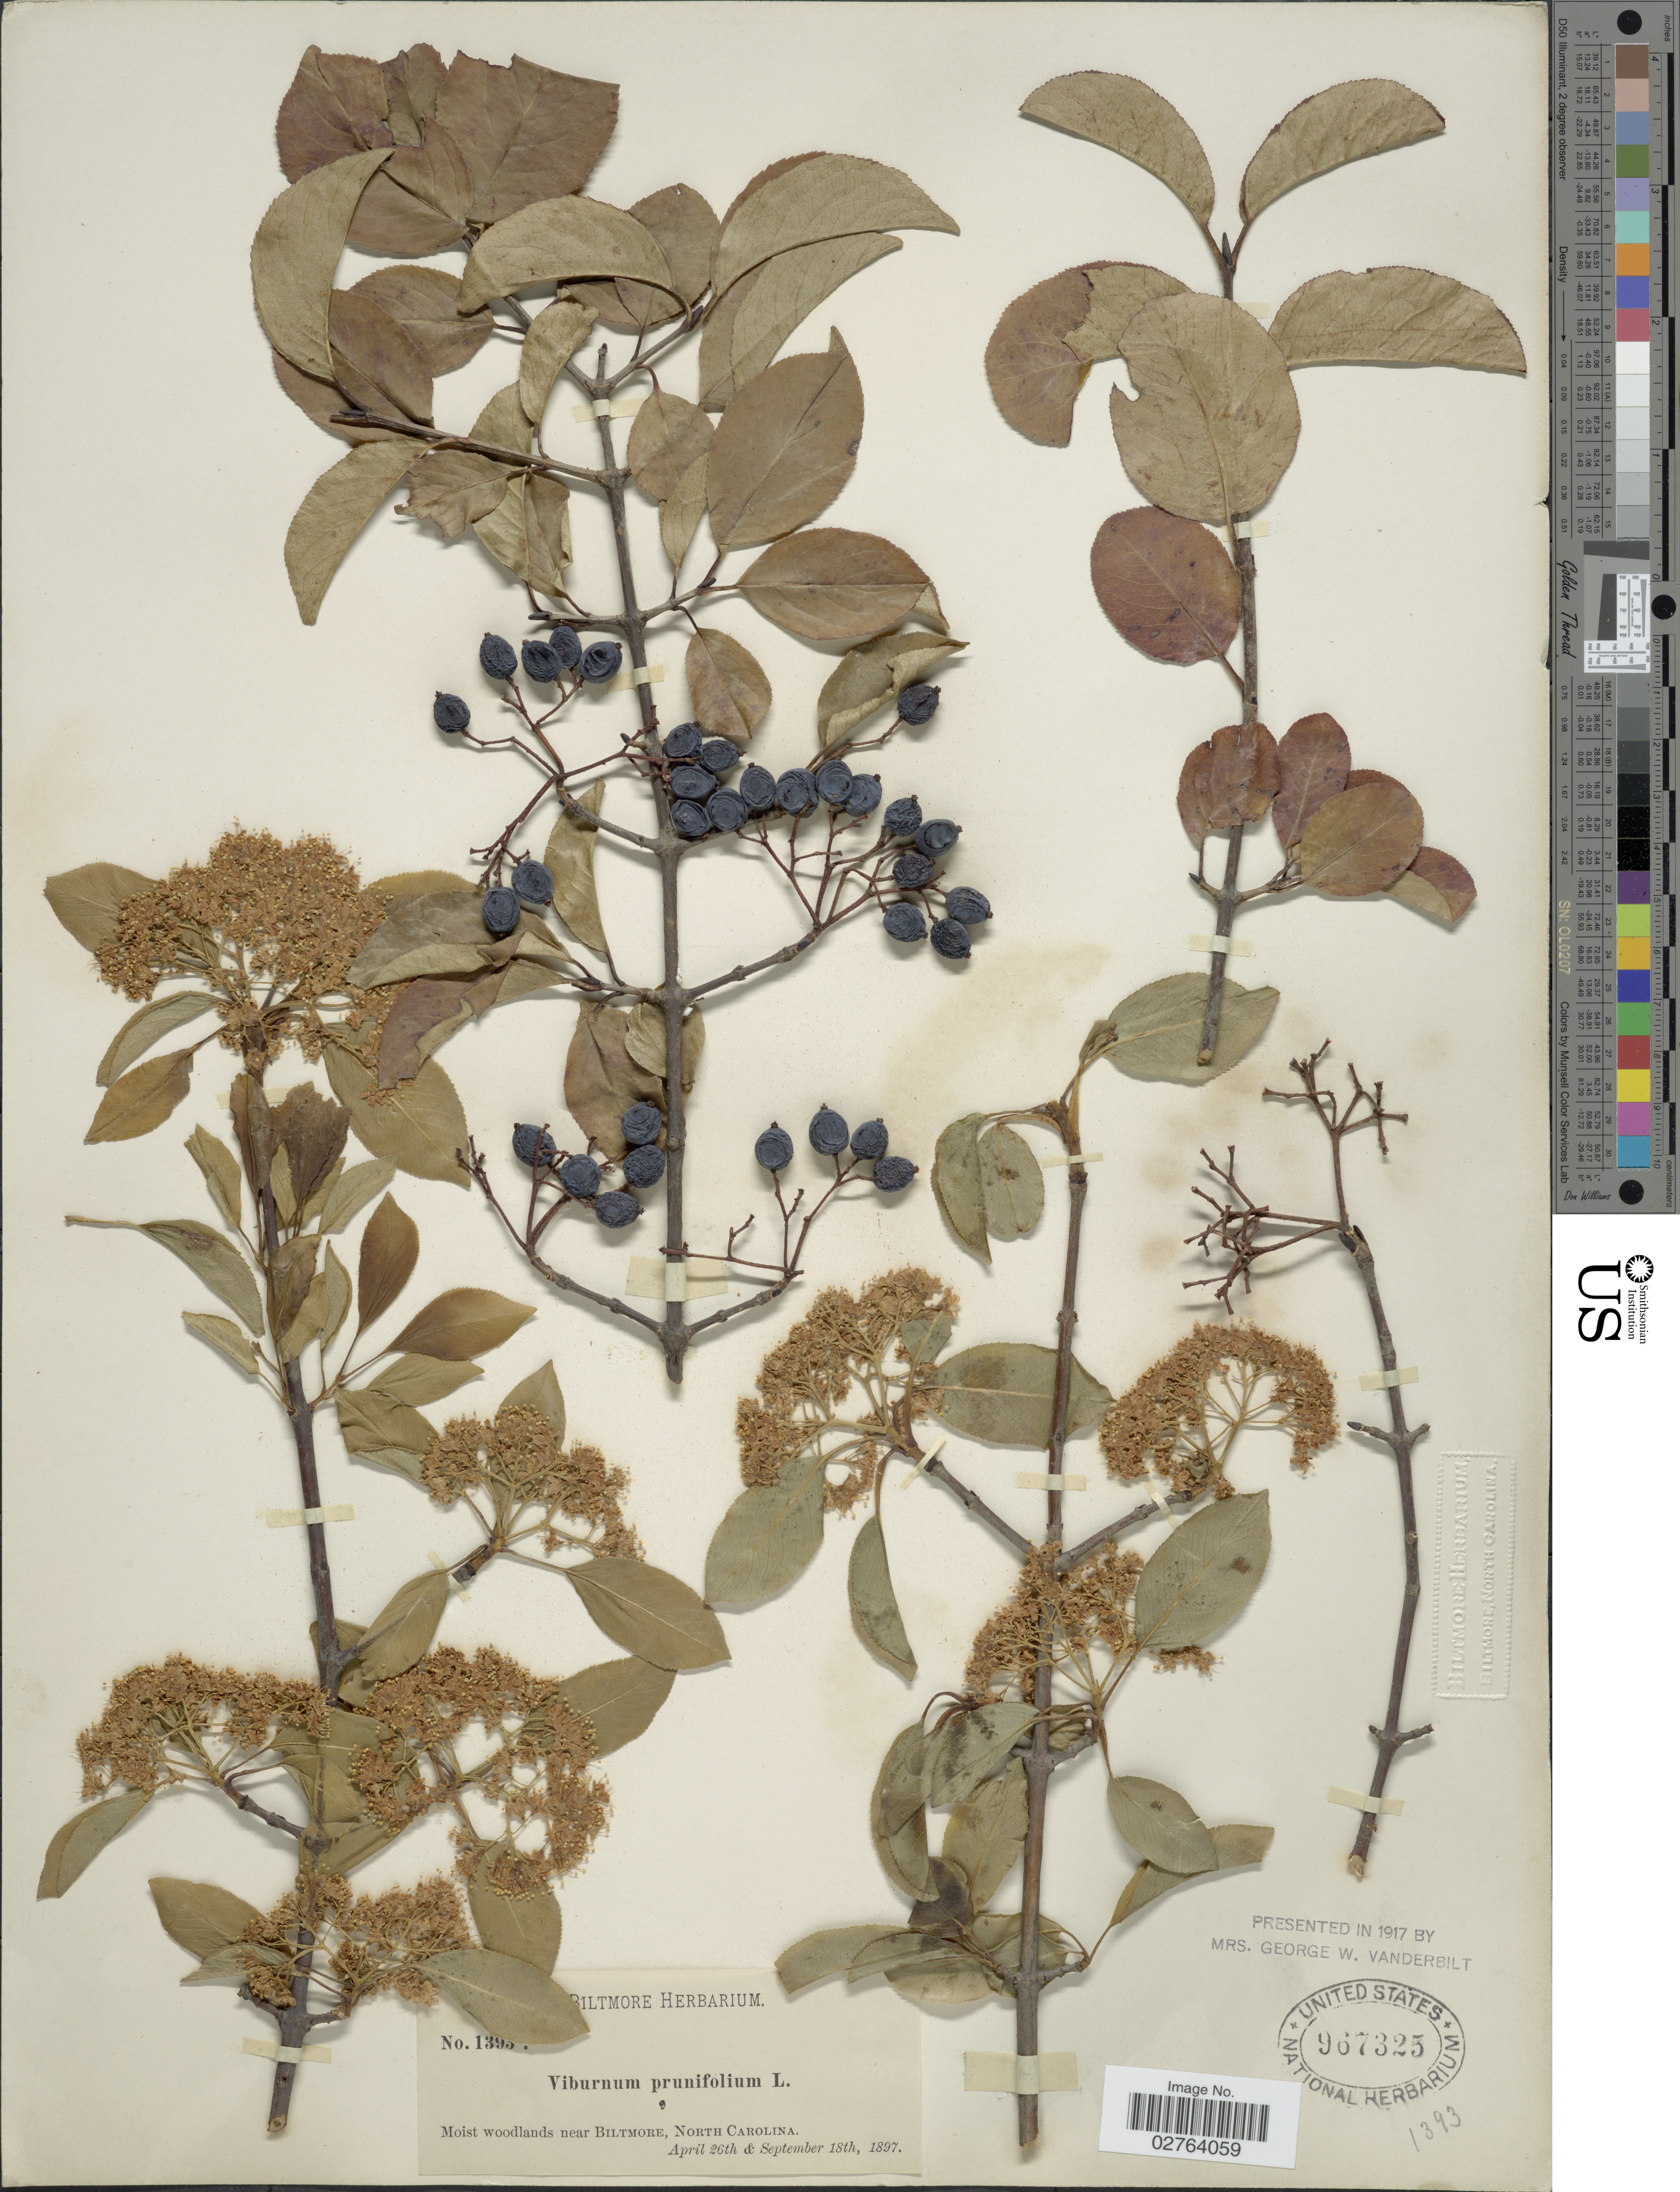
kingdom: Plantae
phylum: Tracheophyta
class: Magnoliopsida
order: Dipsacales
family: Viburnaceae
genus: Viburnum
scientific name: Viburnum prunifolium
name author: L.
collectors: ex herb. Biltmore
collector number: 139!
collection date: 1897-04-26/1897-09-18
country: United States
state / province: North Carolina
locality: Moist woodlands near Biltmore.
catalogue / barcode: US 967325